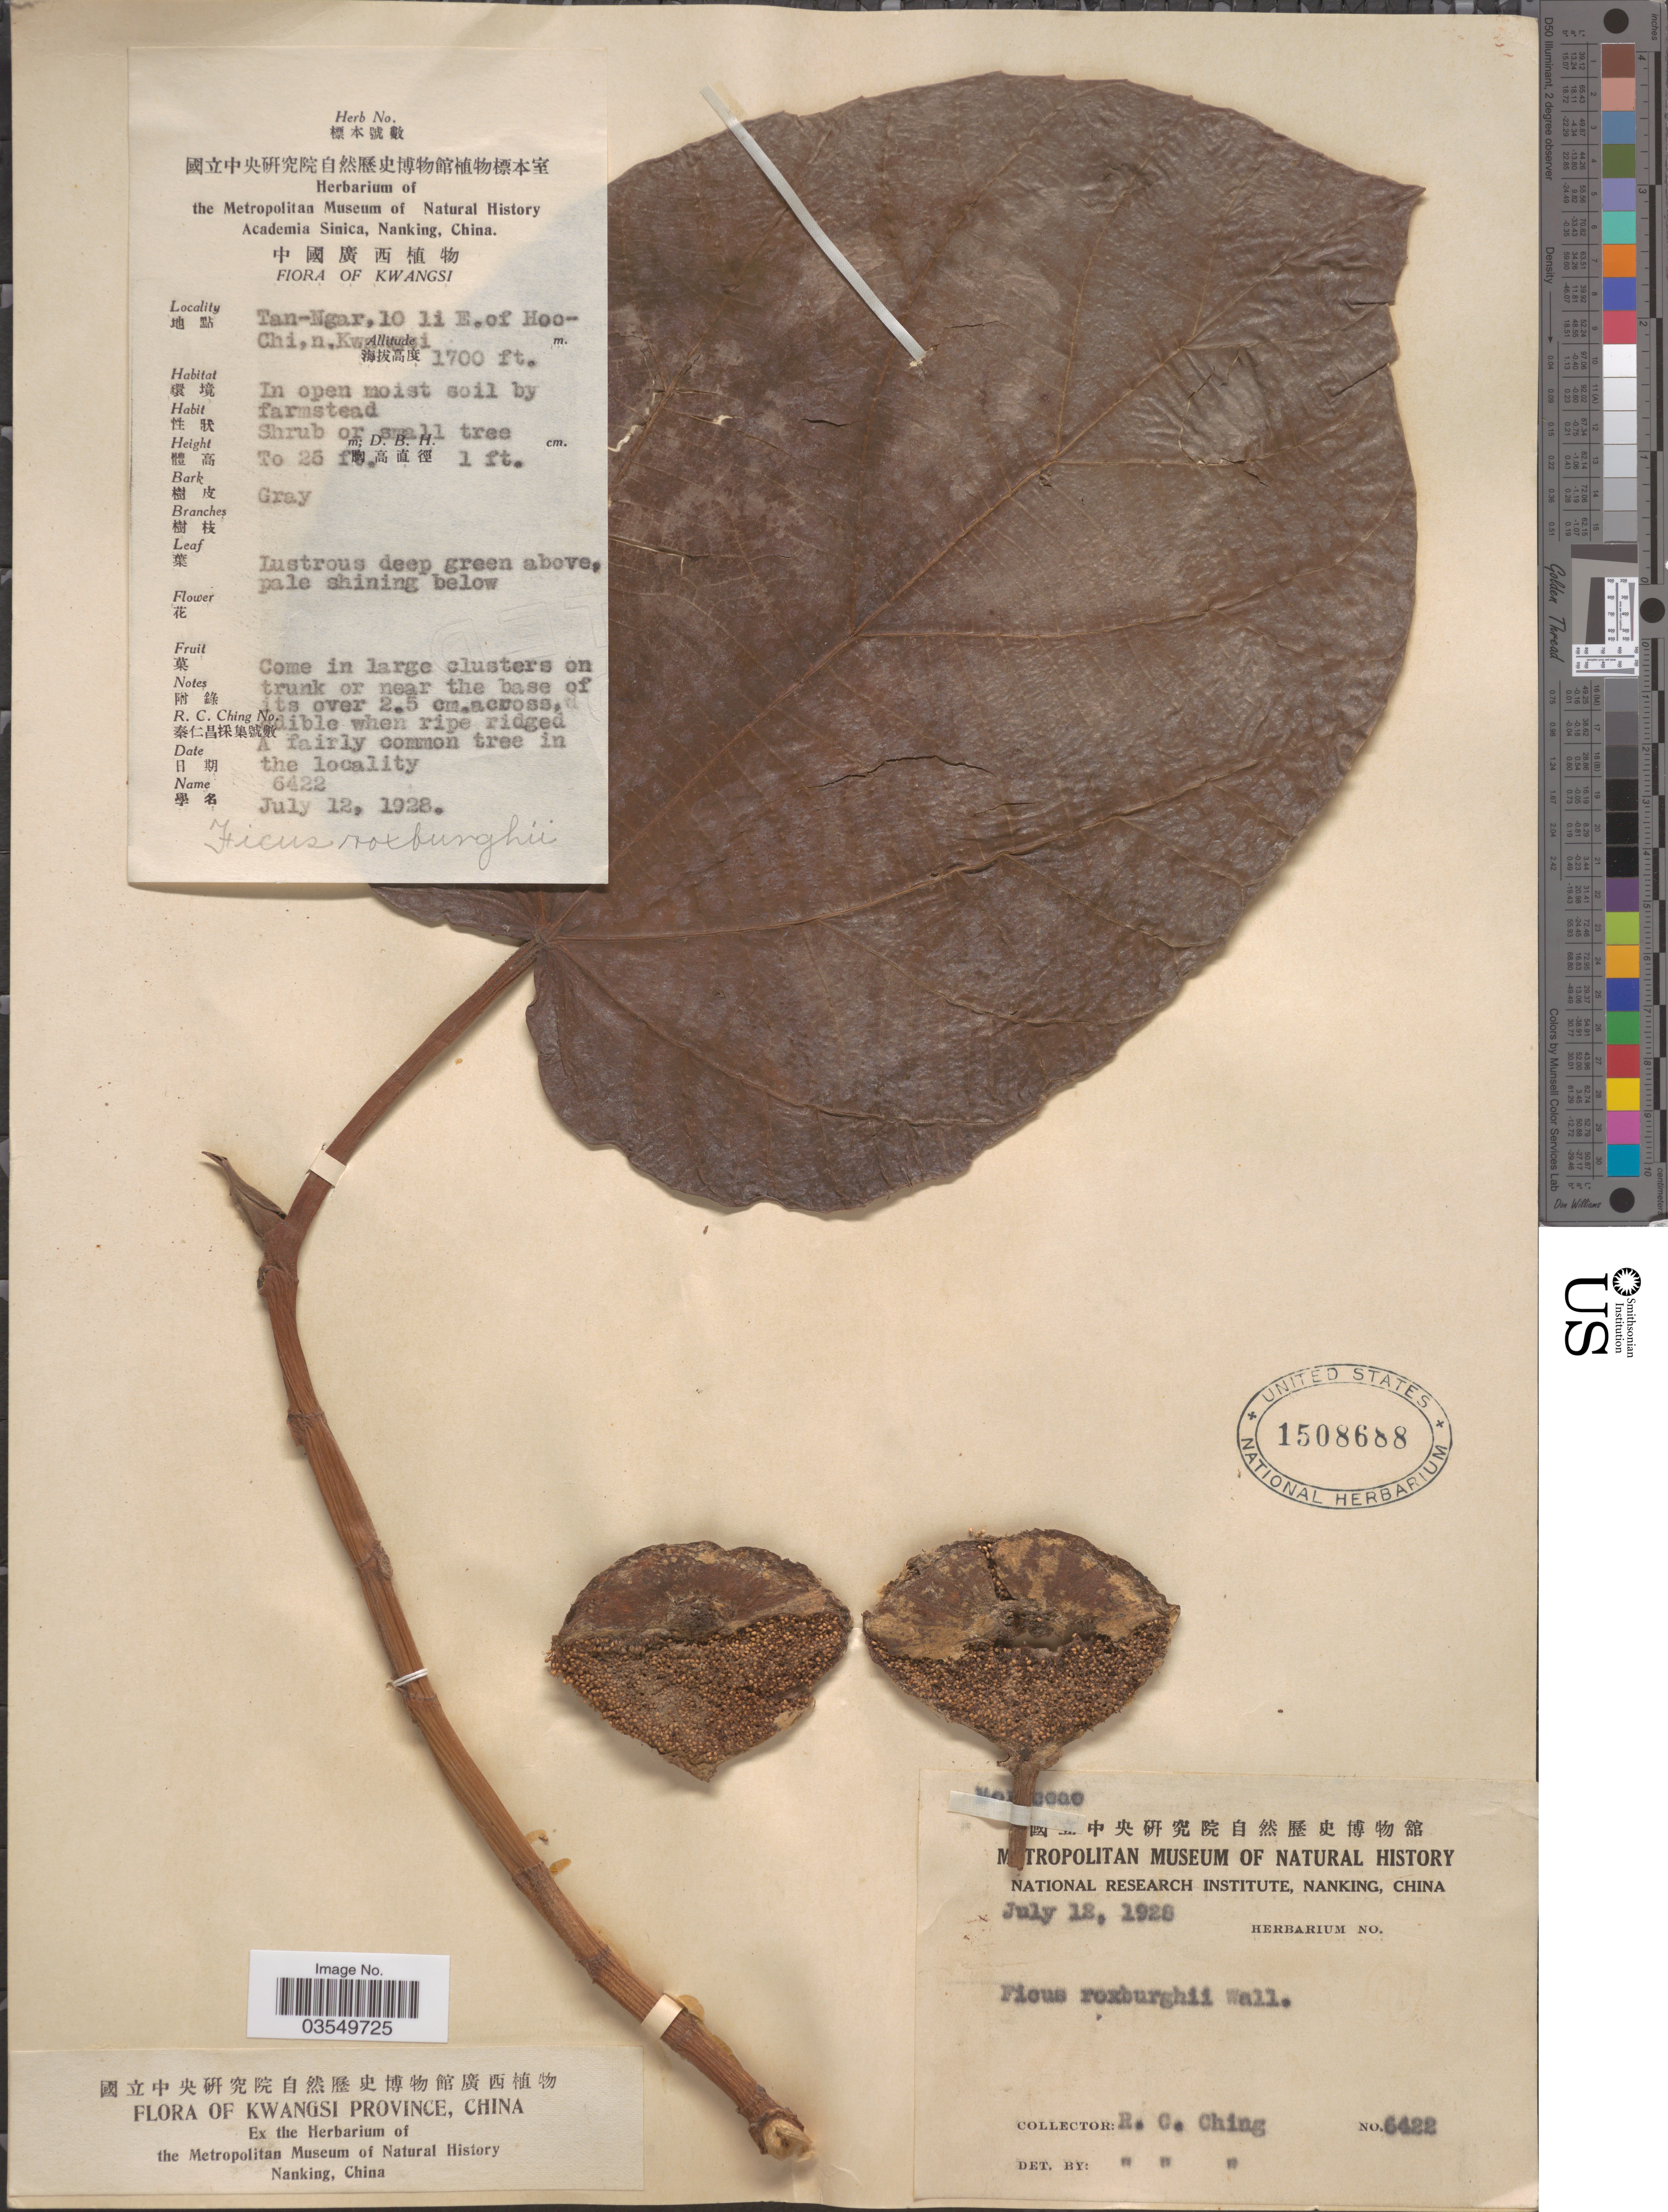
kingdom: Plantae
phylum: Tracheophyta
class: Magnoliopsida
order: Rosales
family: Moraceae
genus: Ficus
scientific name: Ficus auriculata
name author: Lour.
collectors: R. C. Ching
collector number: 6422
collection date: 1928-07-12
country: China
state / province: Guangxi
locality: Tan-Ngar,10 li E.of Hoo-Chi,n.Kw!. Kwangsi province.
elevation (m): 518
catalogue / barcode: US 1508688